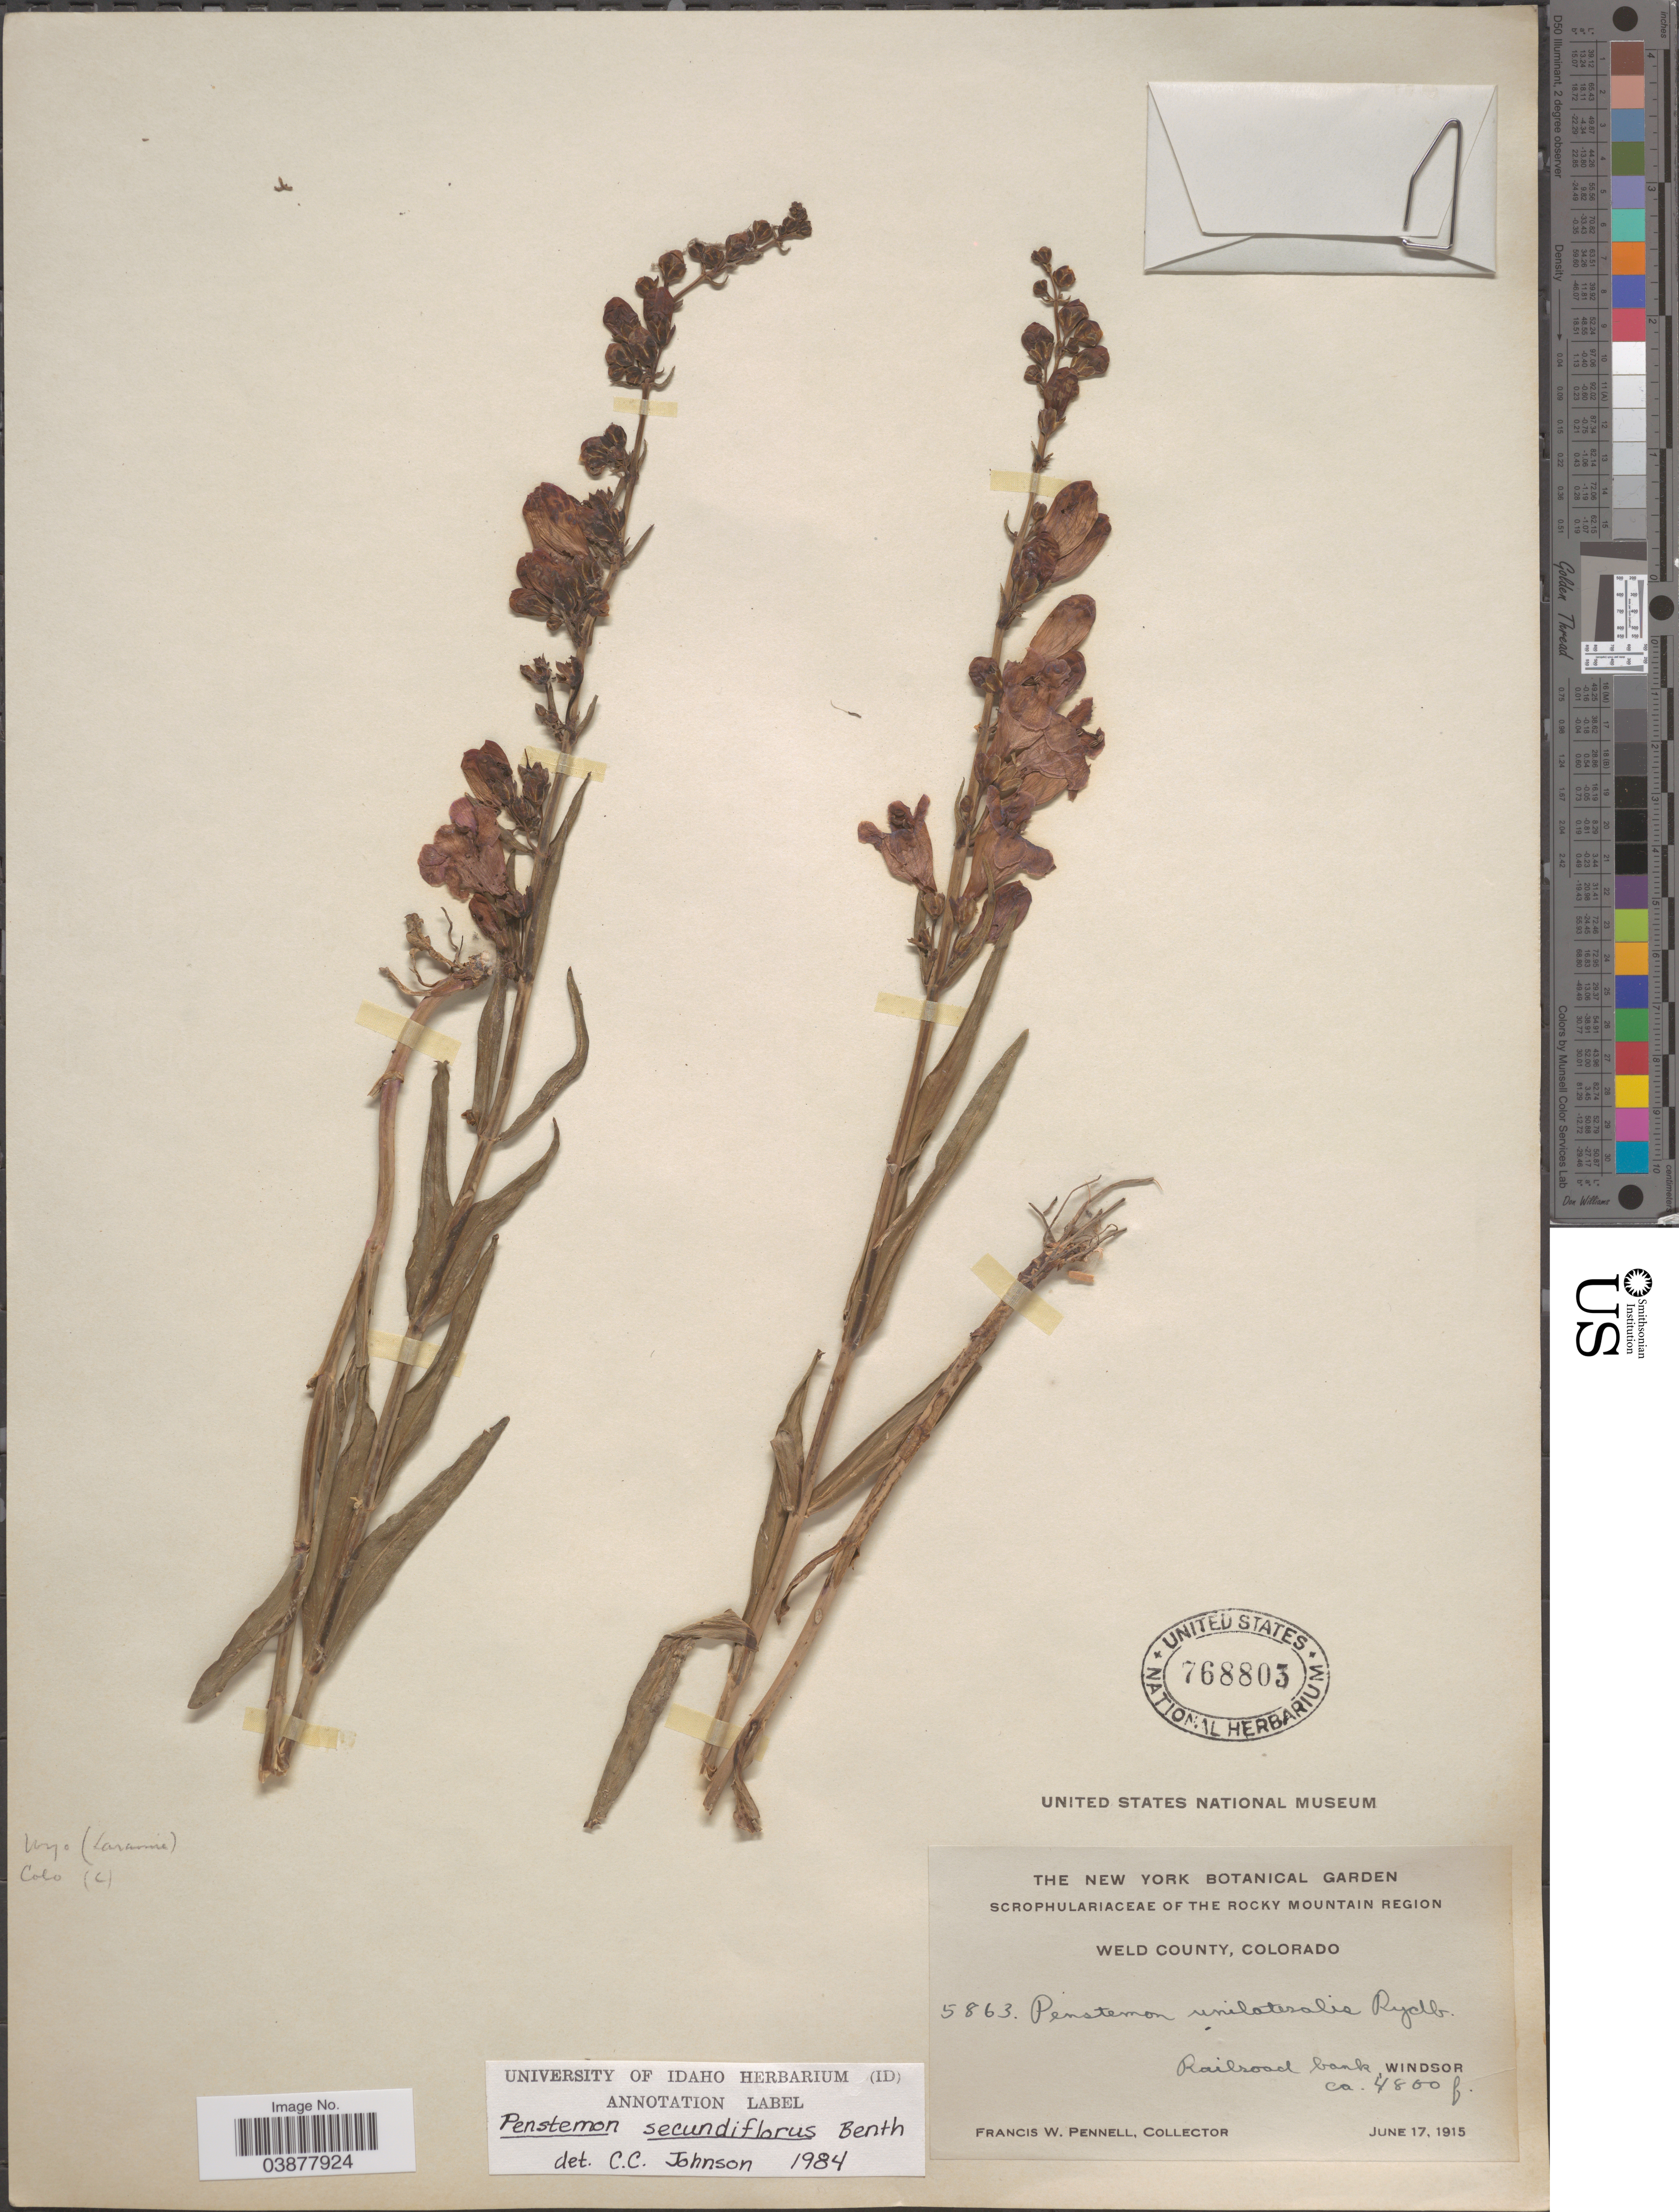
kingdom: Plantae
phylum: Tracheophyta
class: Magnoliopsida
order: Lamiales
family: Plantaginaceae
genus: Penstemon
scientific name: Penstemon secundiflorus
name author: Benth.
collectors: F. W. Pennell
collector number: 5863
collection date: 1915-06-17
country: United States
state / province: Colorado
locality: The Rocky Mountain Region. Weld County. Railroad bank, Windsor.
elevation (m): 1463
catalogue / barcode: US 768805